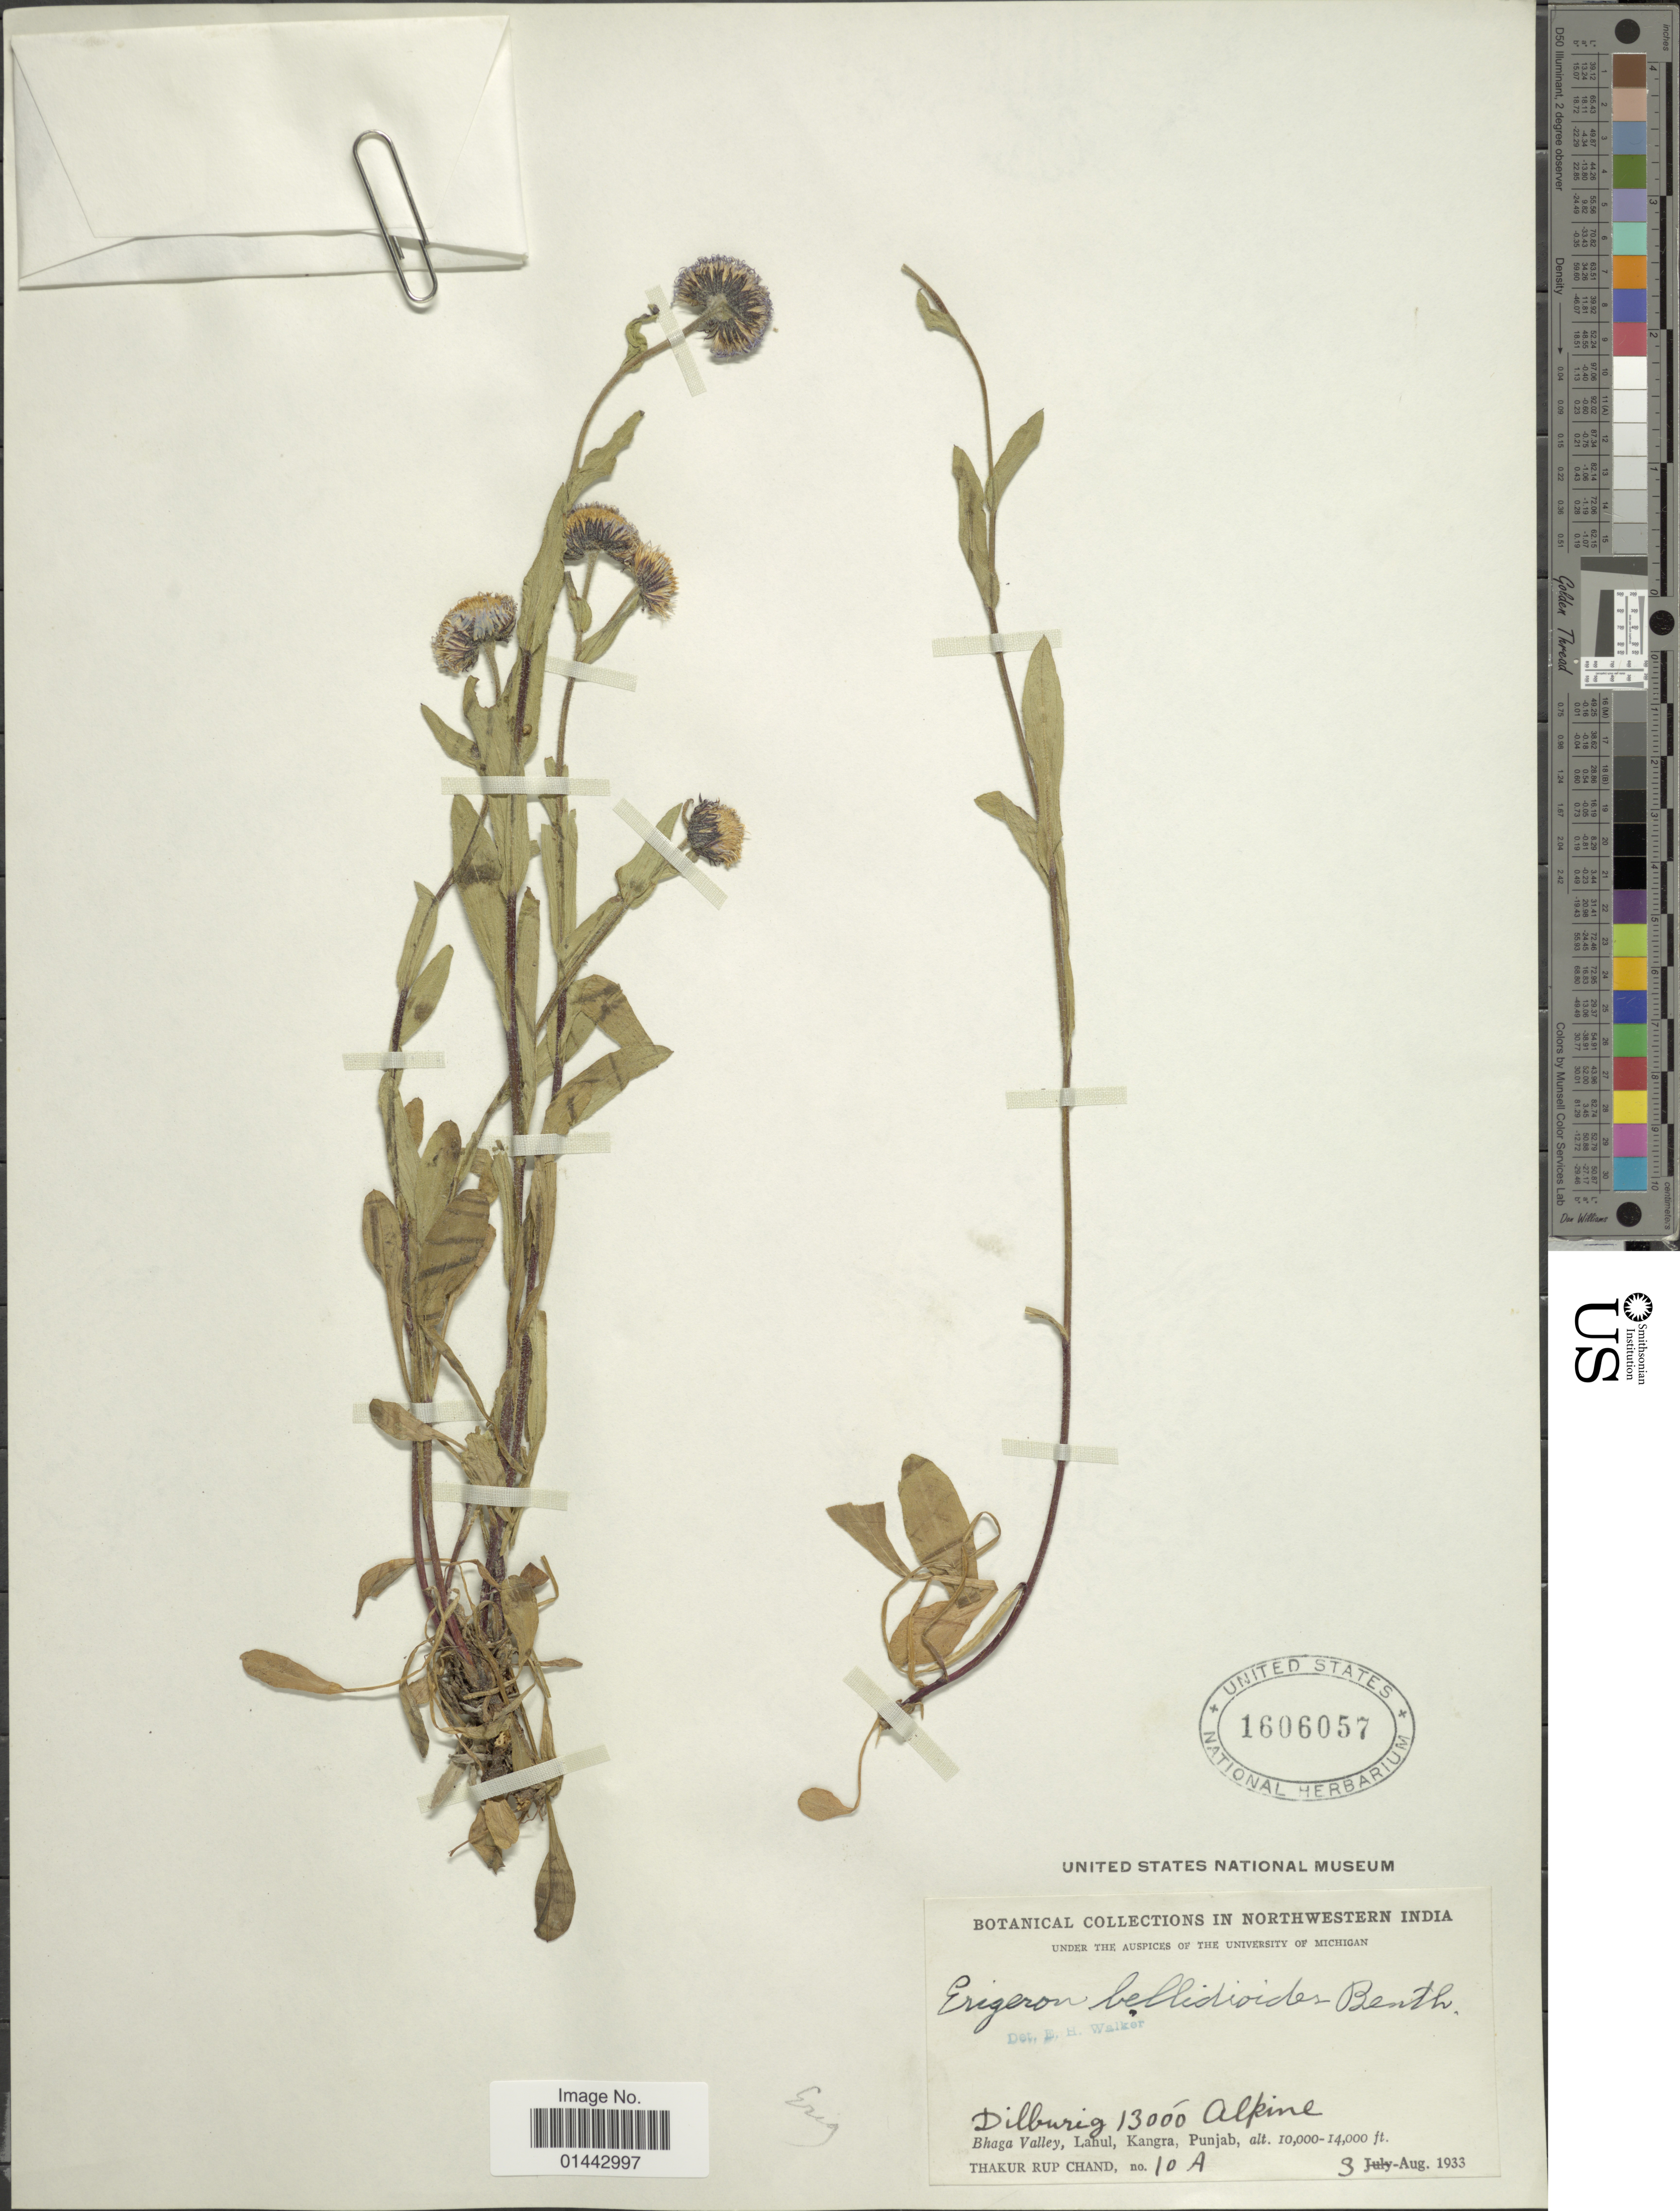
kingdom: Plantae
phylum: Tracheophyta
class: Magnoliopsida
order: Asterales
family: Asteraceae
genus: Erigeron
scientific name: Erigeron bellioides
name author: DC.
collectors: T. R. Chand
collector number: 10A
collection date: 1933-08-03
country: India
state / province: Himachal Pradesh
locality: Northwestern India, Dilburig, alpine, Bhaga Valley, Lahul, Kangra.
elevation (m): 3048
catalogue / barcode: US 1606057